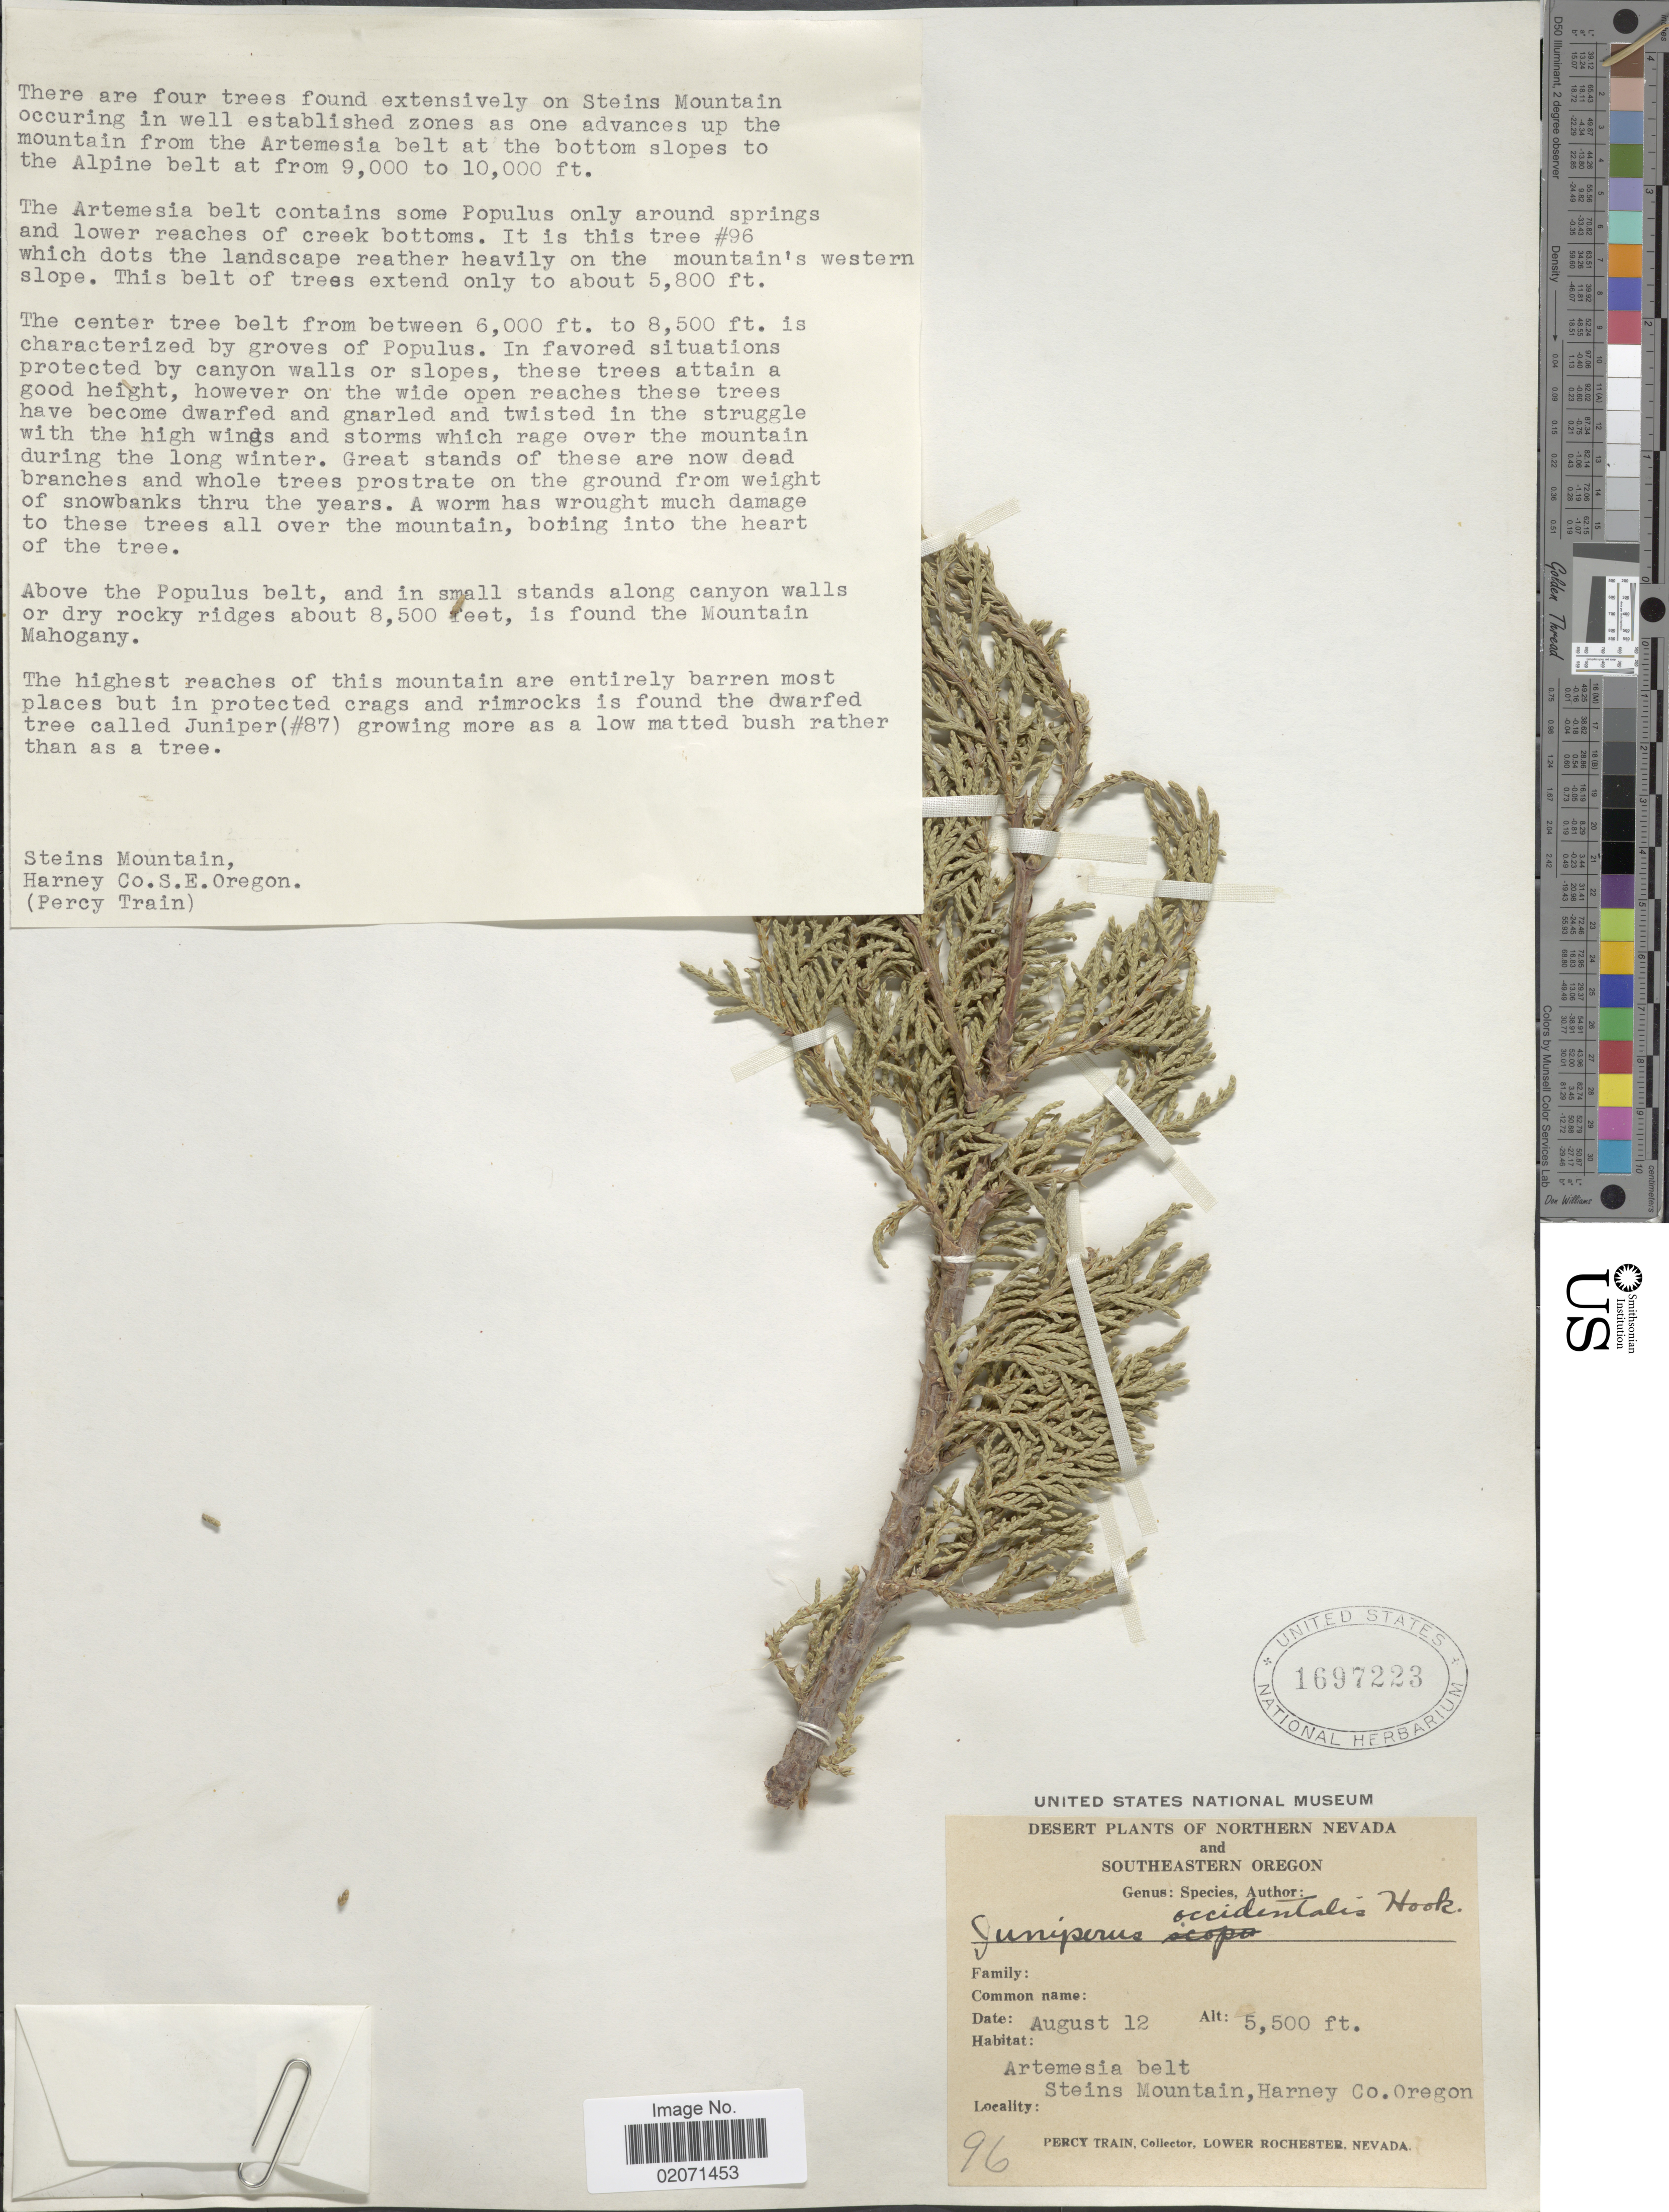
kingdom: Plantae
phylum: Tracheophyta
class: Pinopsida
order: Pinales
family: Cupressaceae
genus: Juniperus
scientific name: Juniperus occidentalis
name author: Hook.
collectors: P. Train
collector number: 96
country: United States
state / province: Oregon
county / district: Harney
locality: Southeastern Oregon. Steins Mountain, Harney Co.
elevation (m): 1676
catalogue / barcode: US 1697223